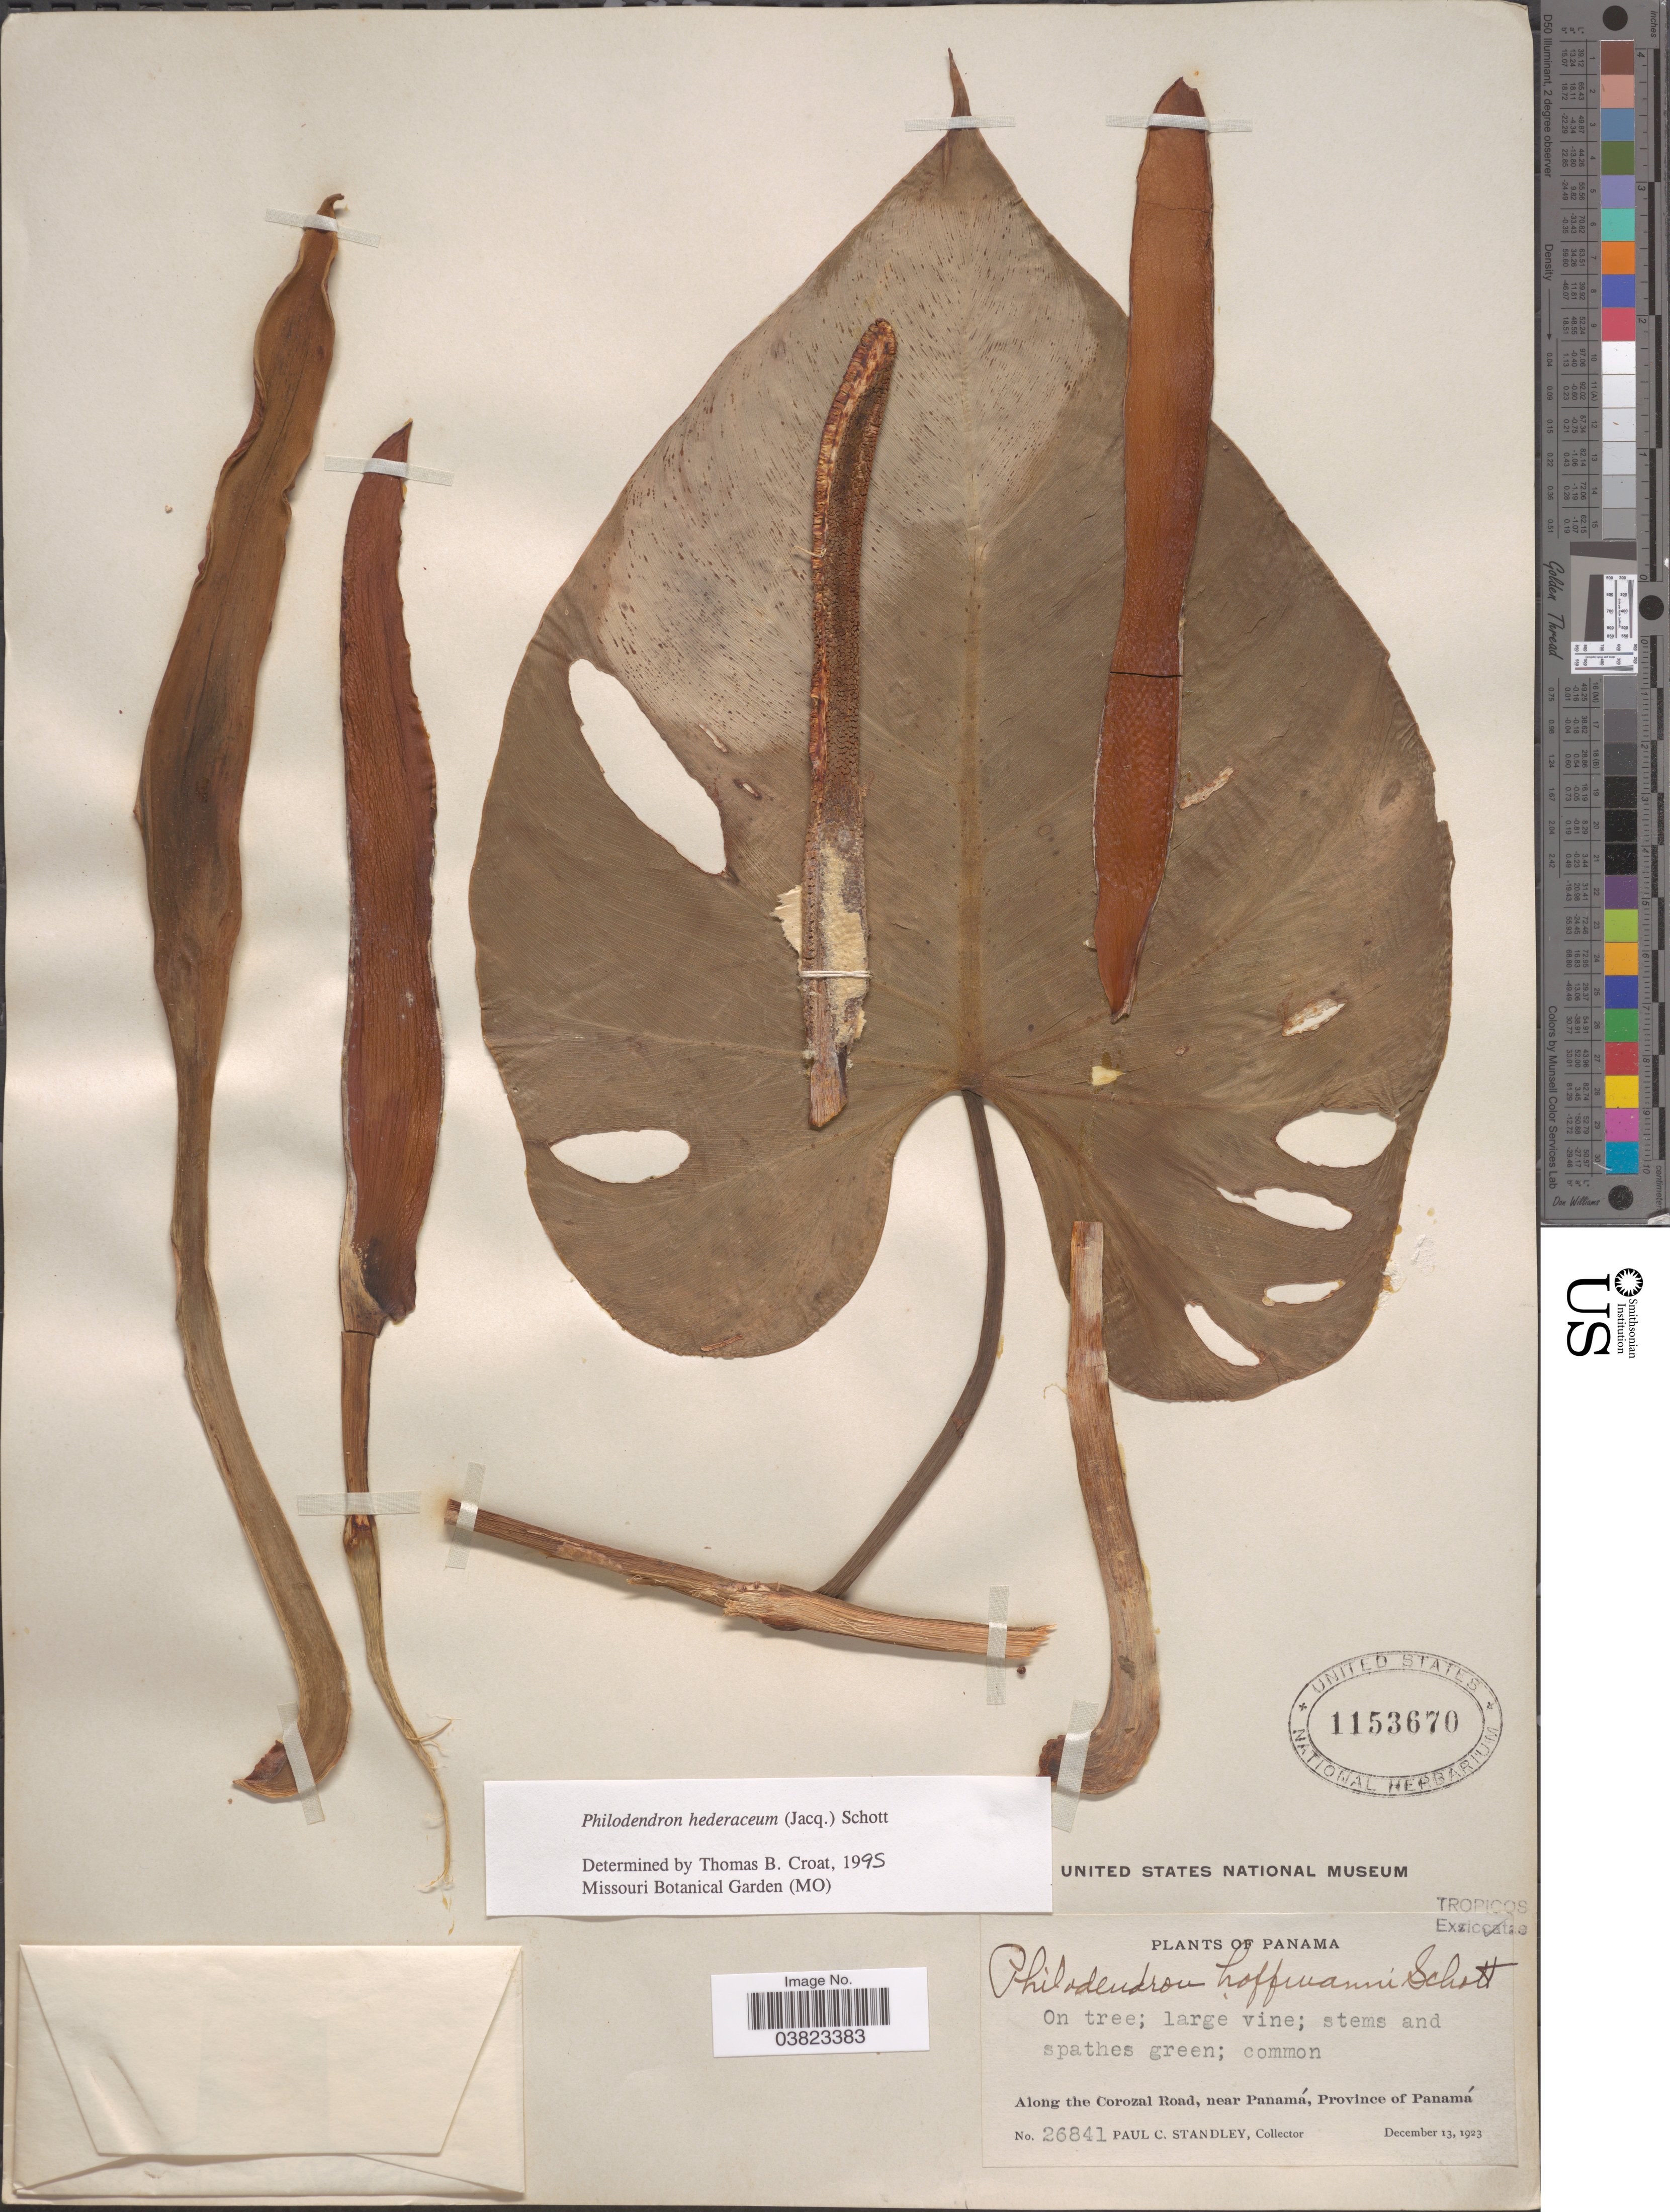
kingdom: Plantae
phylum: Tracheophyta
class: Liliopsida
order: Alismatales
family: Araceae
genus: Philodendron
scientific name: Philodendron hederaceum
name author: (Jacq.) Schott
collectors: P. C. Standley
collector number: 26841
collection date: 1923-12-13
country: Panama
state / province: Panamá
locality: Along the Corozal Road, near Panamá.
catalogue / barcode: US 1153670